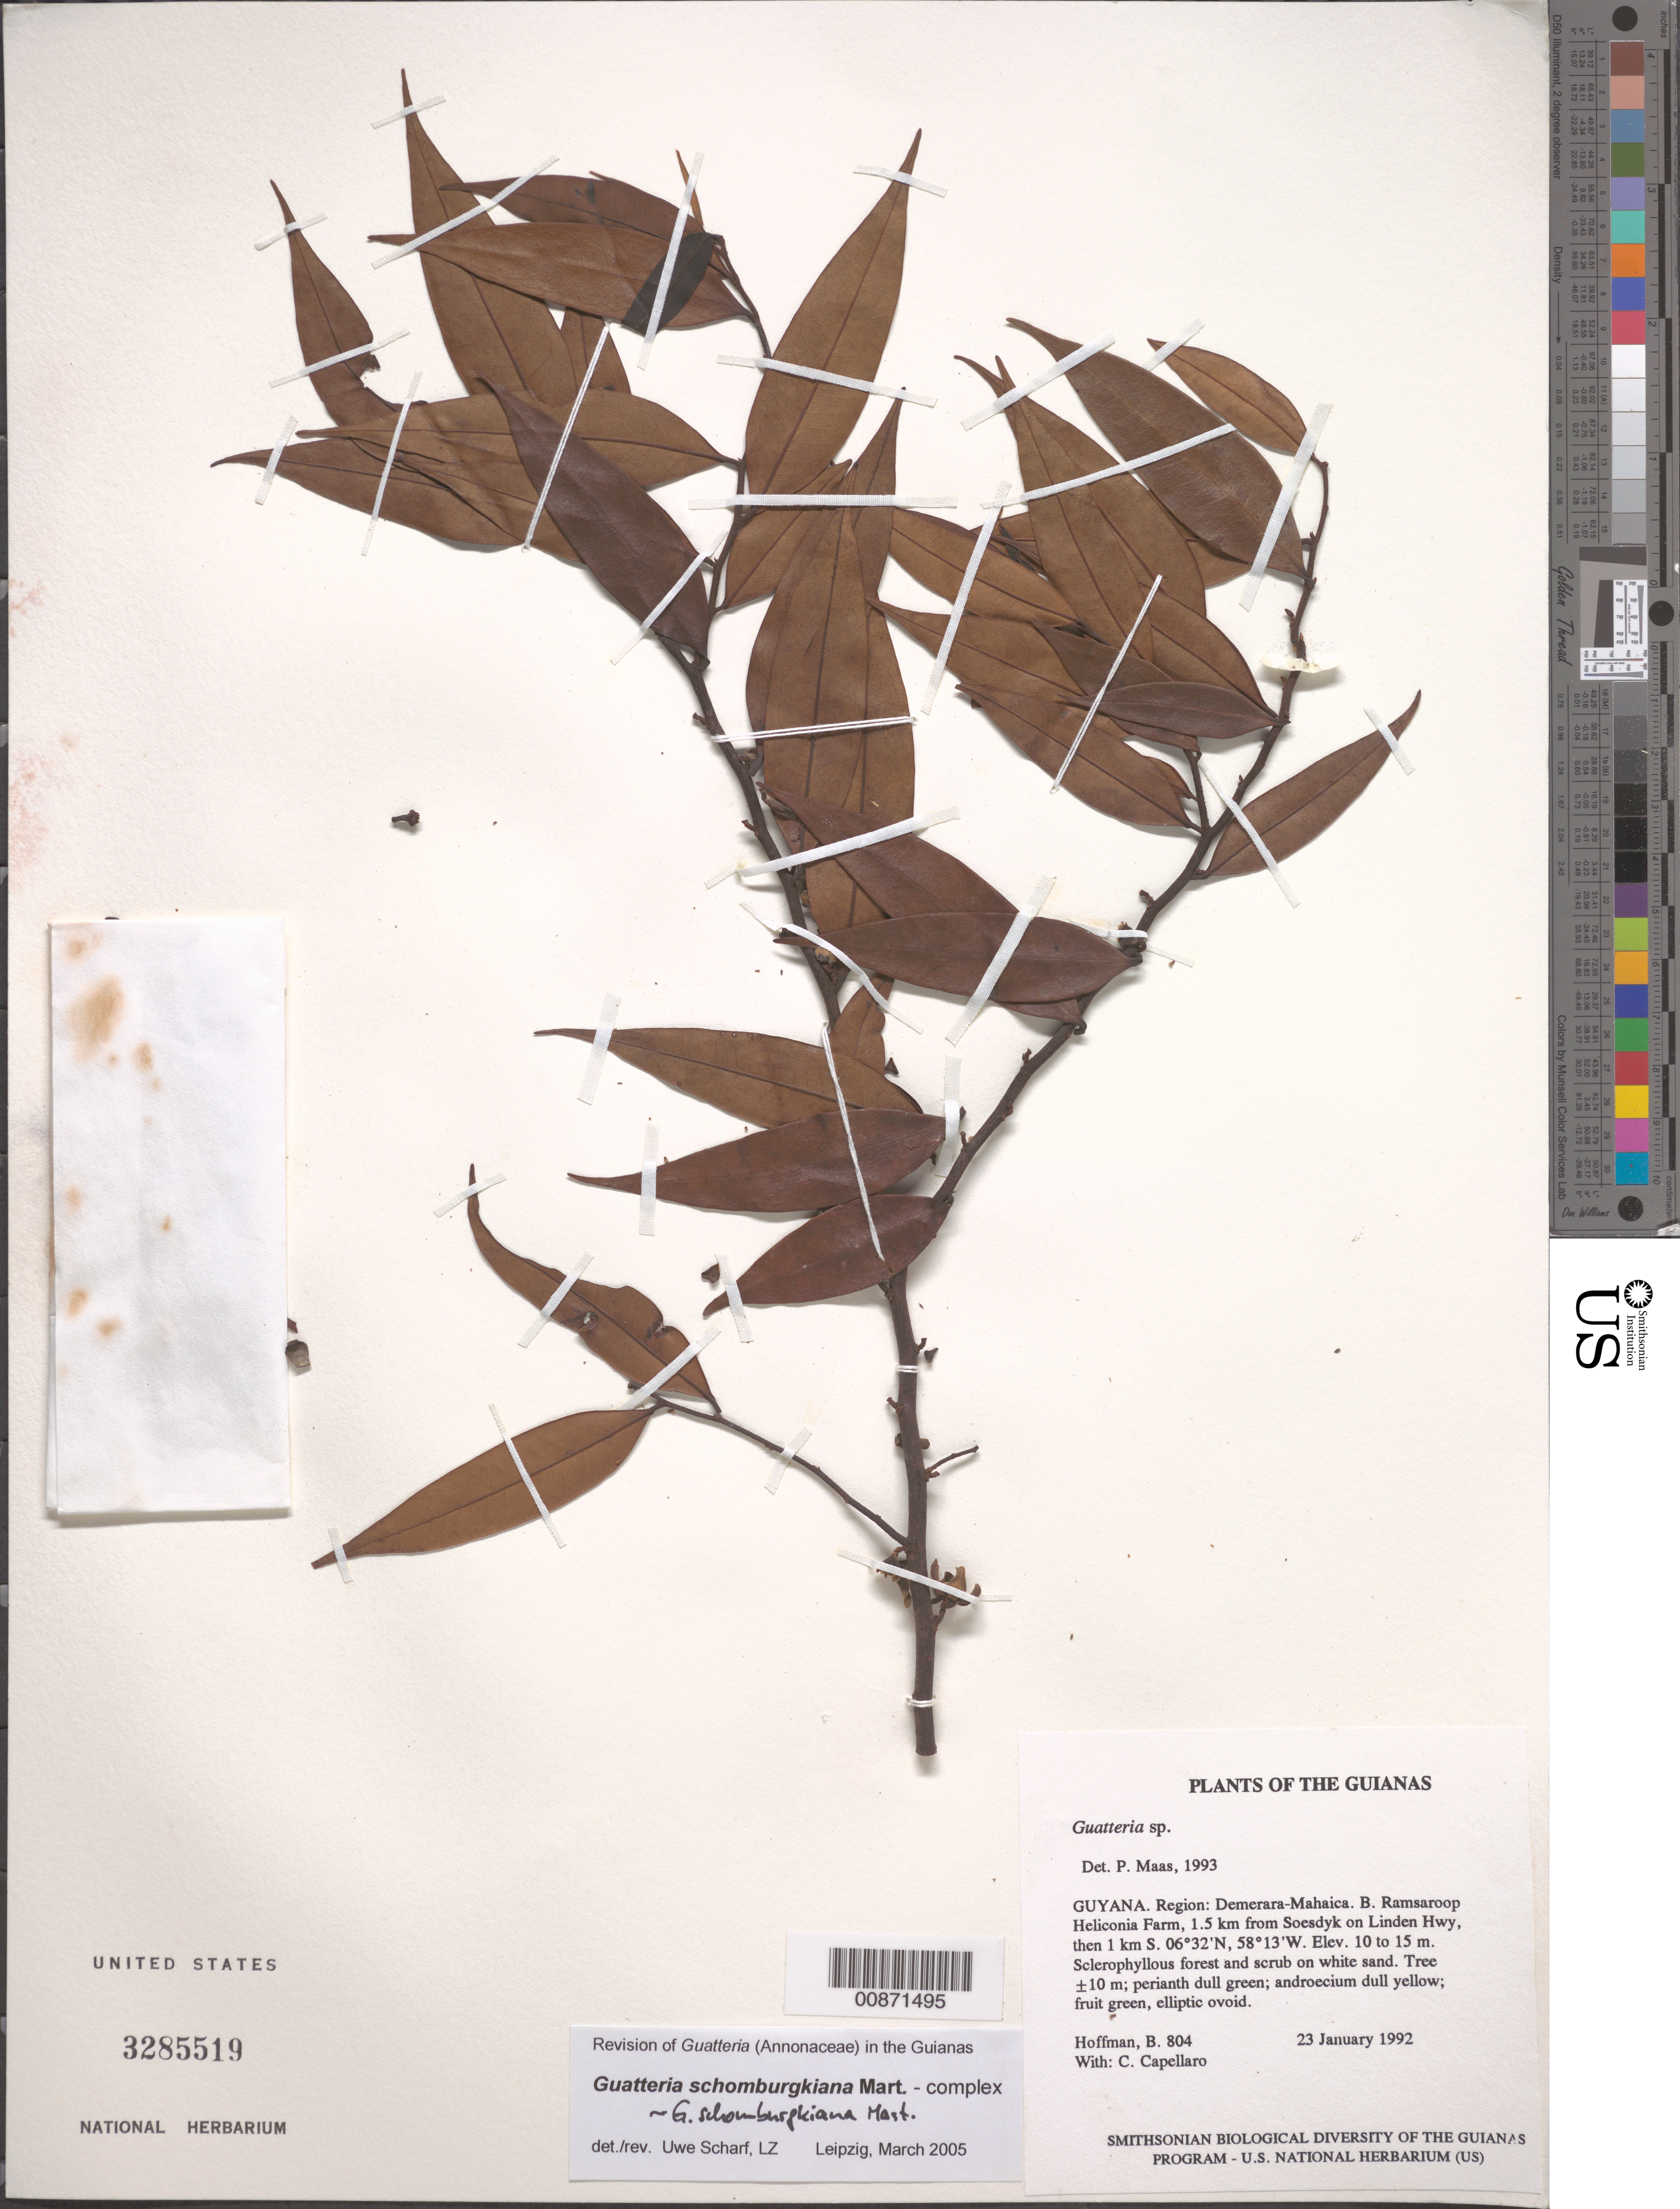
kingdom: Plantae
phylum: Tracheophyta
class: Magnoliopsida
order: Magnoliales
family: Annonaceae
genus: Guatteria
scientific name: Guatteria schomburgkiana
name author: Mart.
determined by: Scharf, U.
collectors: B. Hoffman & C. Capellaro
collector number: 804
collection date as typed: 23 January 1992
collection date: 1992-01-23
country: Guyana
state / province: Demerara-Mahaica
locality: B. Ramsaroop Heliconia Farm, 1.5 km from Soesdyke on Linden Hwy, then 1 km S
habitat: Sclerophyllous forest and scrub on white sand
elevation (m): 10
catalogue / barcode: US 3285519